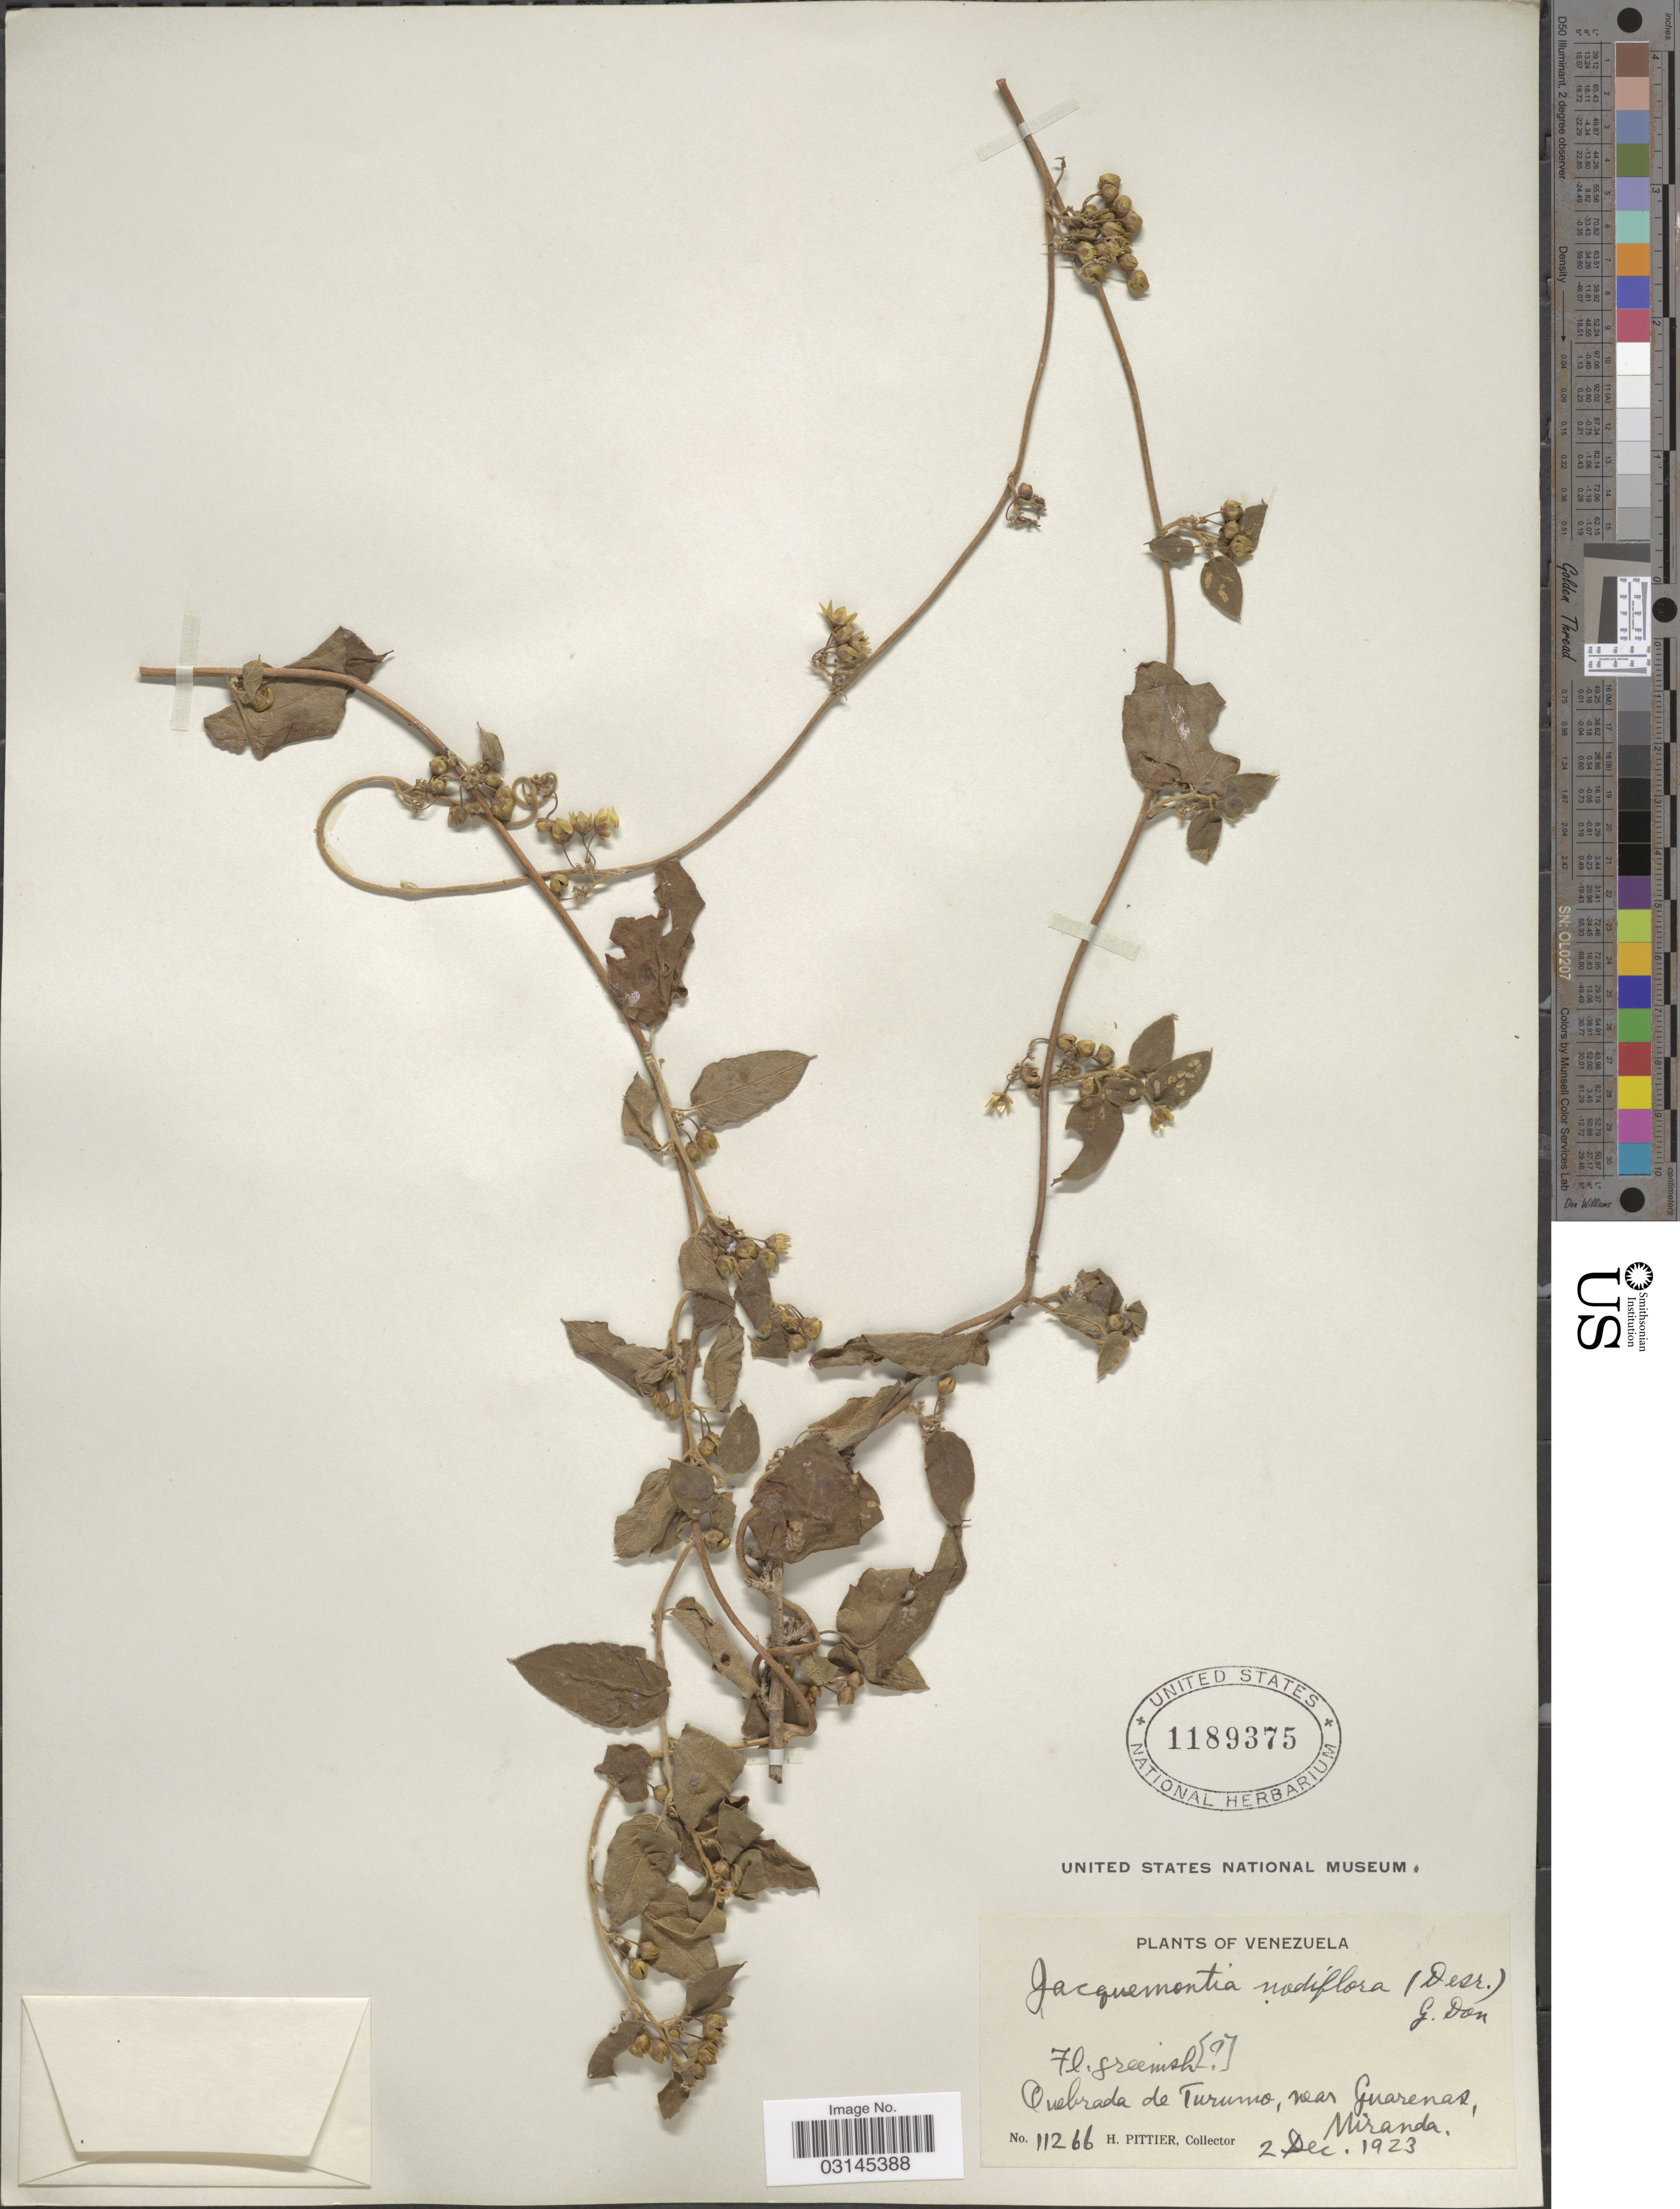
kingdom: Plantae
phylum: Tracheophyta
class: Magnoliopsida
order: Solanales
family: Convolvulaceae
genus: Convolvulus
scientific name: Convolvulus nodiflorus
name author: Desr.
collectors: H. F. Pittier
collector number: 11266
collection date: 1923-12-02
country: Venezuela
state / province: Miranda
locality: Quebrada de Turumo, near Guarenas.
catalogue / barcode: US 1189375